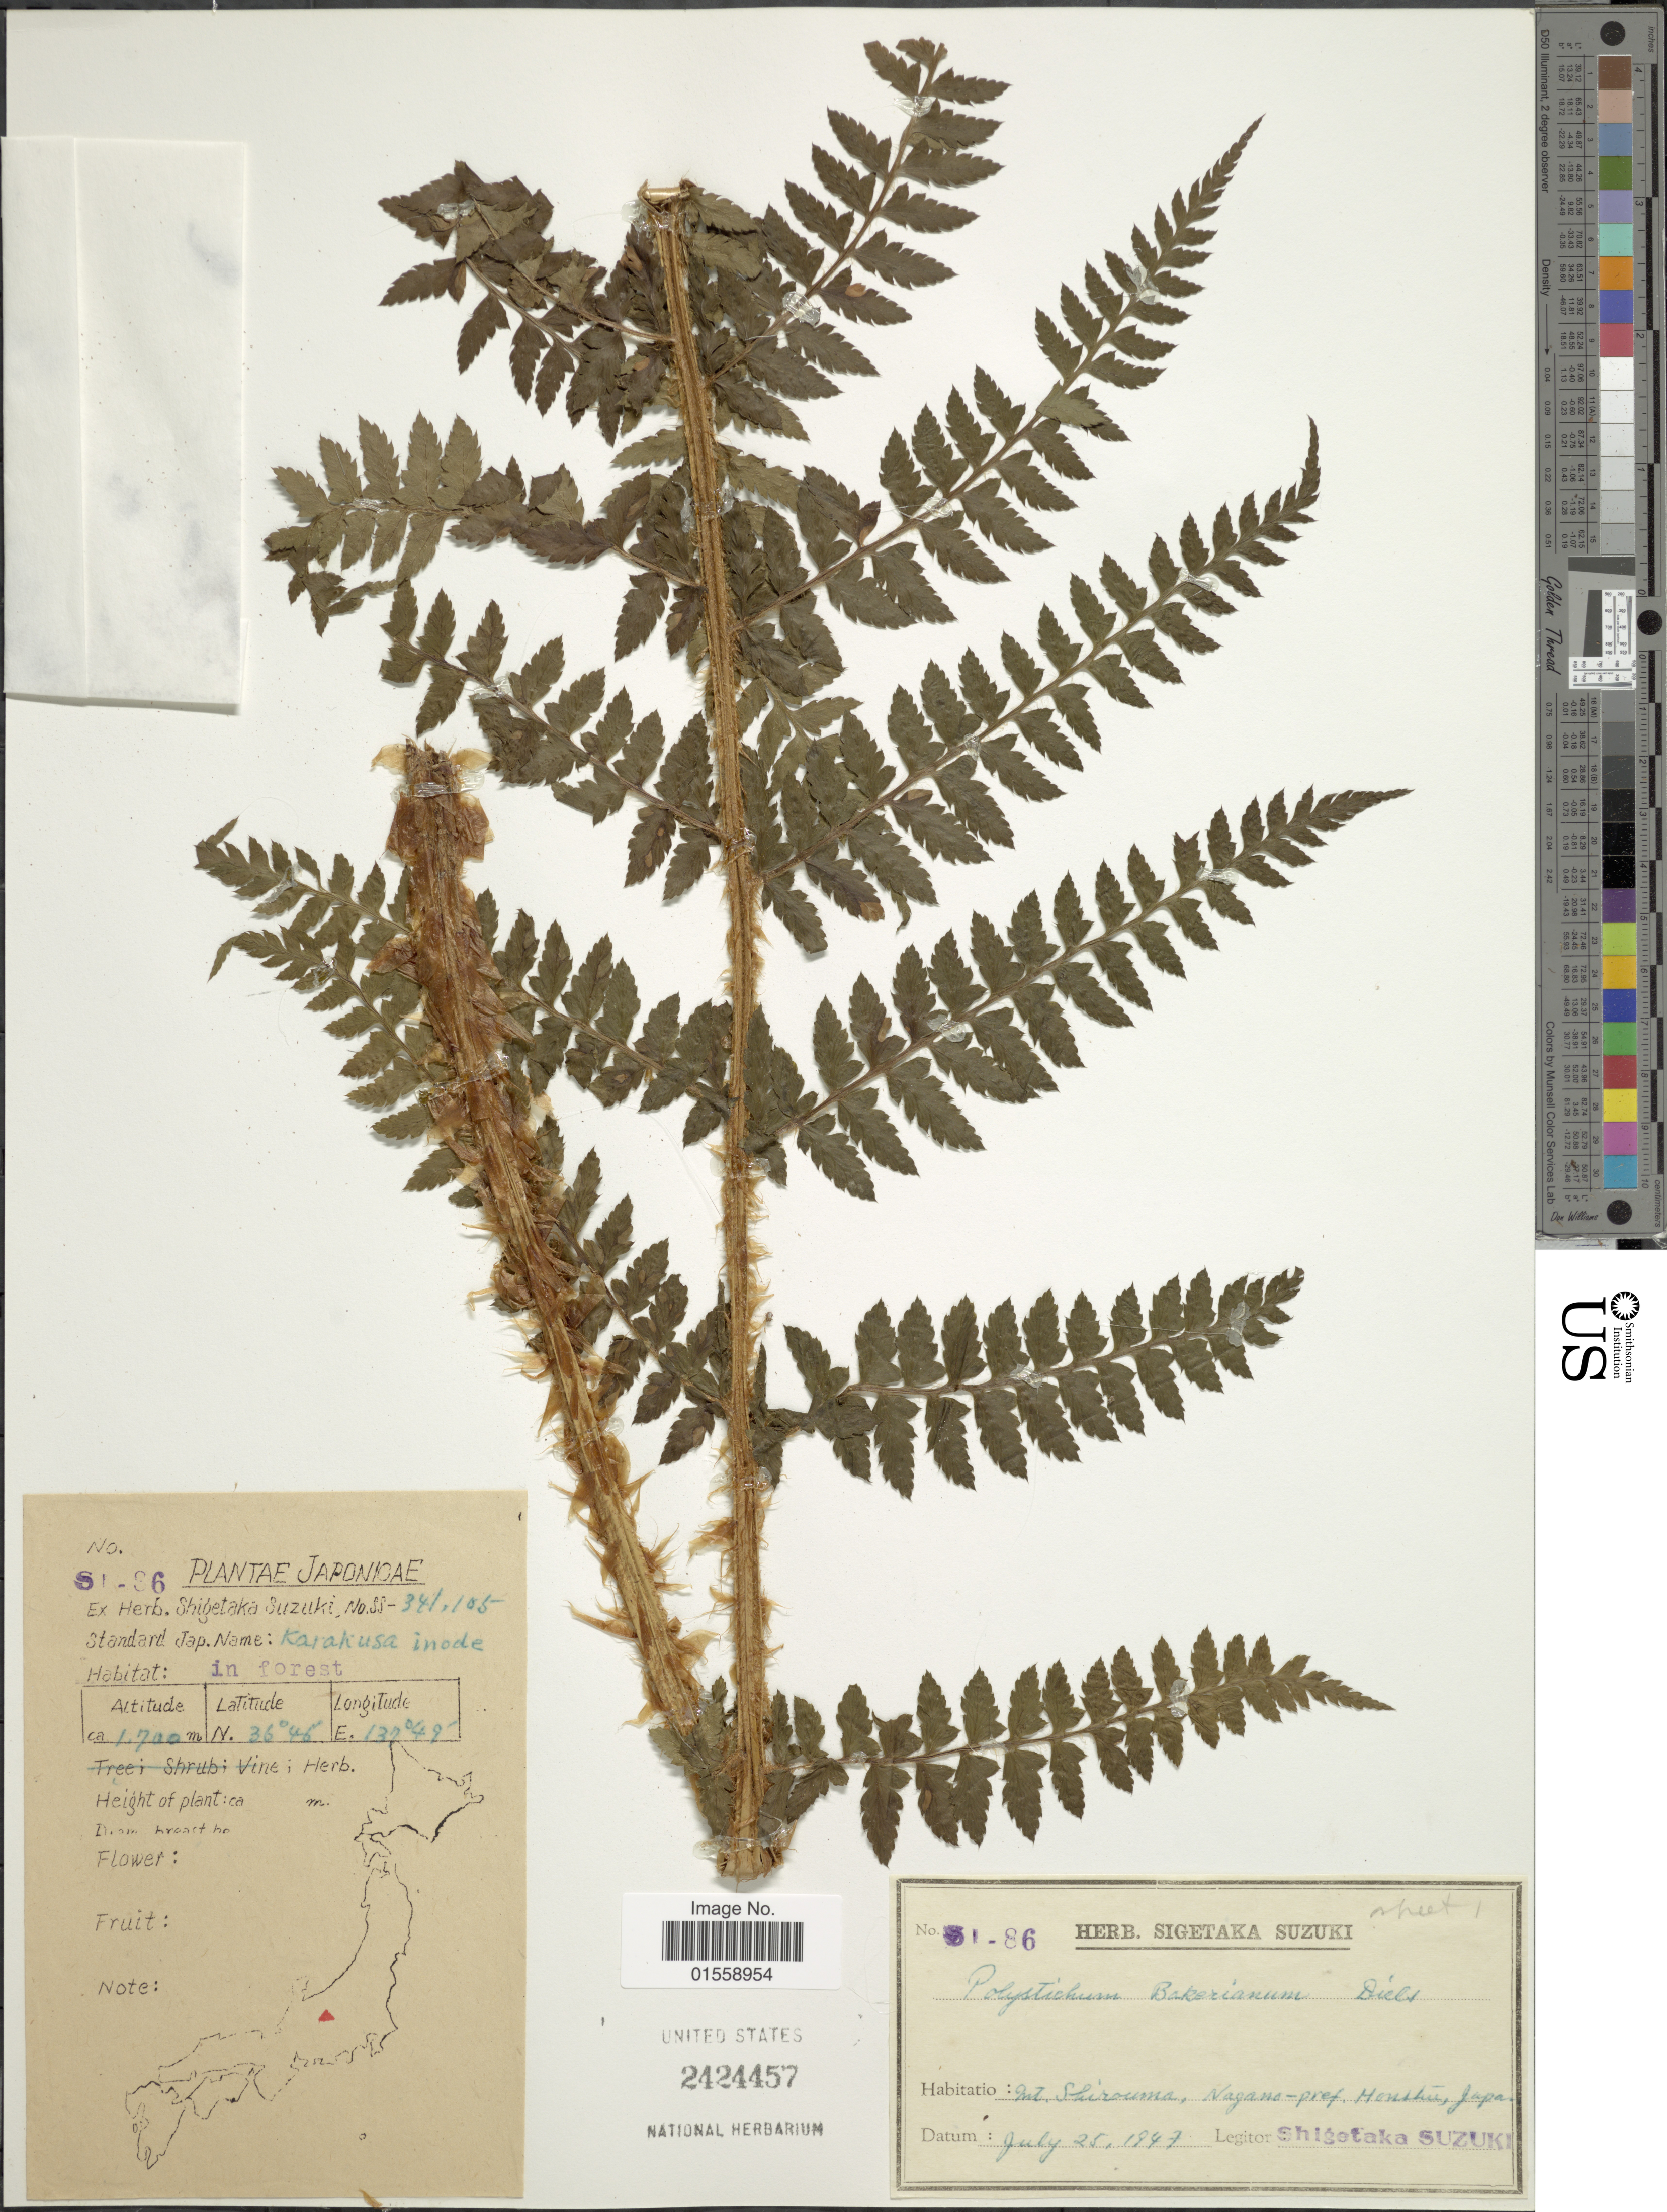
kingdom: Plantae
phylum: Tracheophyta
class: Polypodiopsida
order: Polypodiales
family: Dryopteridaceae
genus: Polystichum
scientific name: Polystichum bakerianum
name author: (Atk. ex C.B. Clarke) Diels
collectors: S. Suzuki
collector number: S1-86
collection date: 1947-07-25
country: Japan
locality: Mt. Shirouma, Nagano-pref. Honshu.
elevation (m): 1700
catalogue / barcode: US 2424457